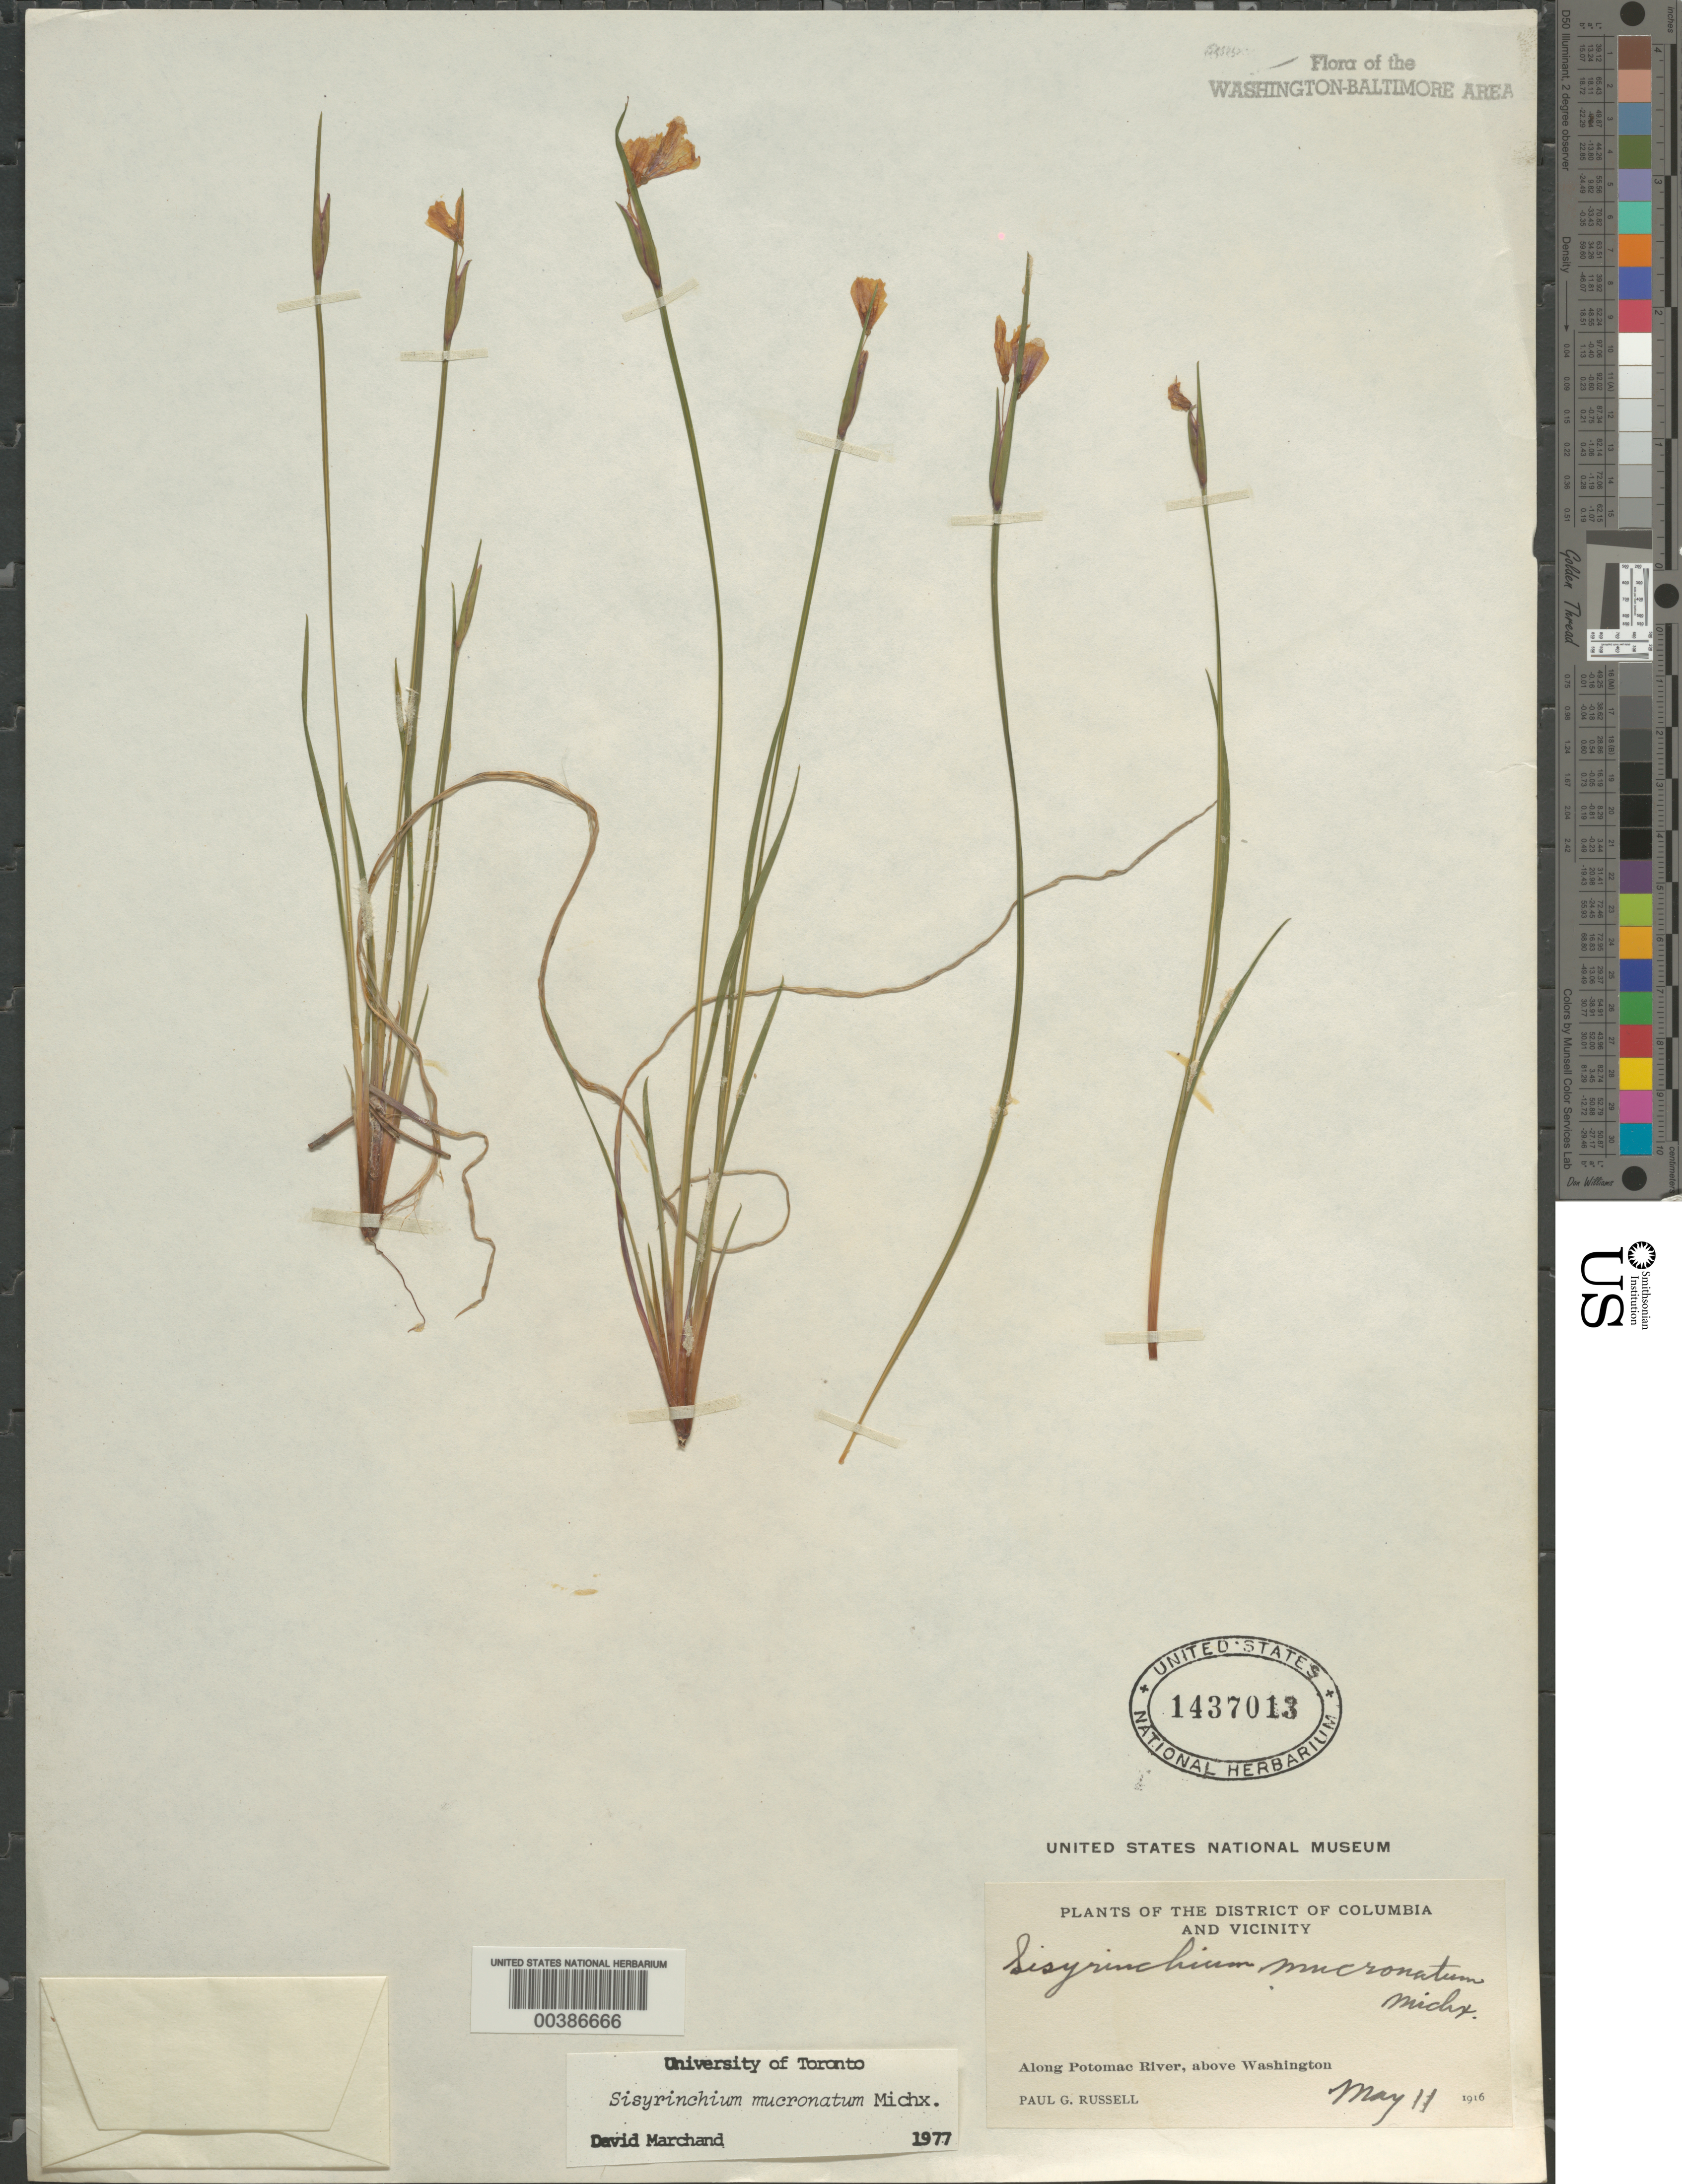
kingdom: Plantae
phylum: Tracheophyta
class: Liliopsida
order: Asparagales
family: Iridaceae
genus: Sisyrinchium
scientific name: Sisyrinchium mucronatum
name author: Michx.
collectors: P. G. Russell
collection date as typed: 11 May 1916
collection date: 1916-05-11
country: United States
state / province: District of Columbia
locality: Potomac River, above Washington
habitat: Along river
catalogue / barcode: US 1437013